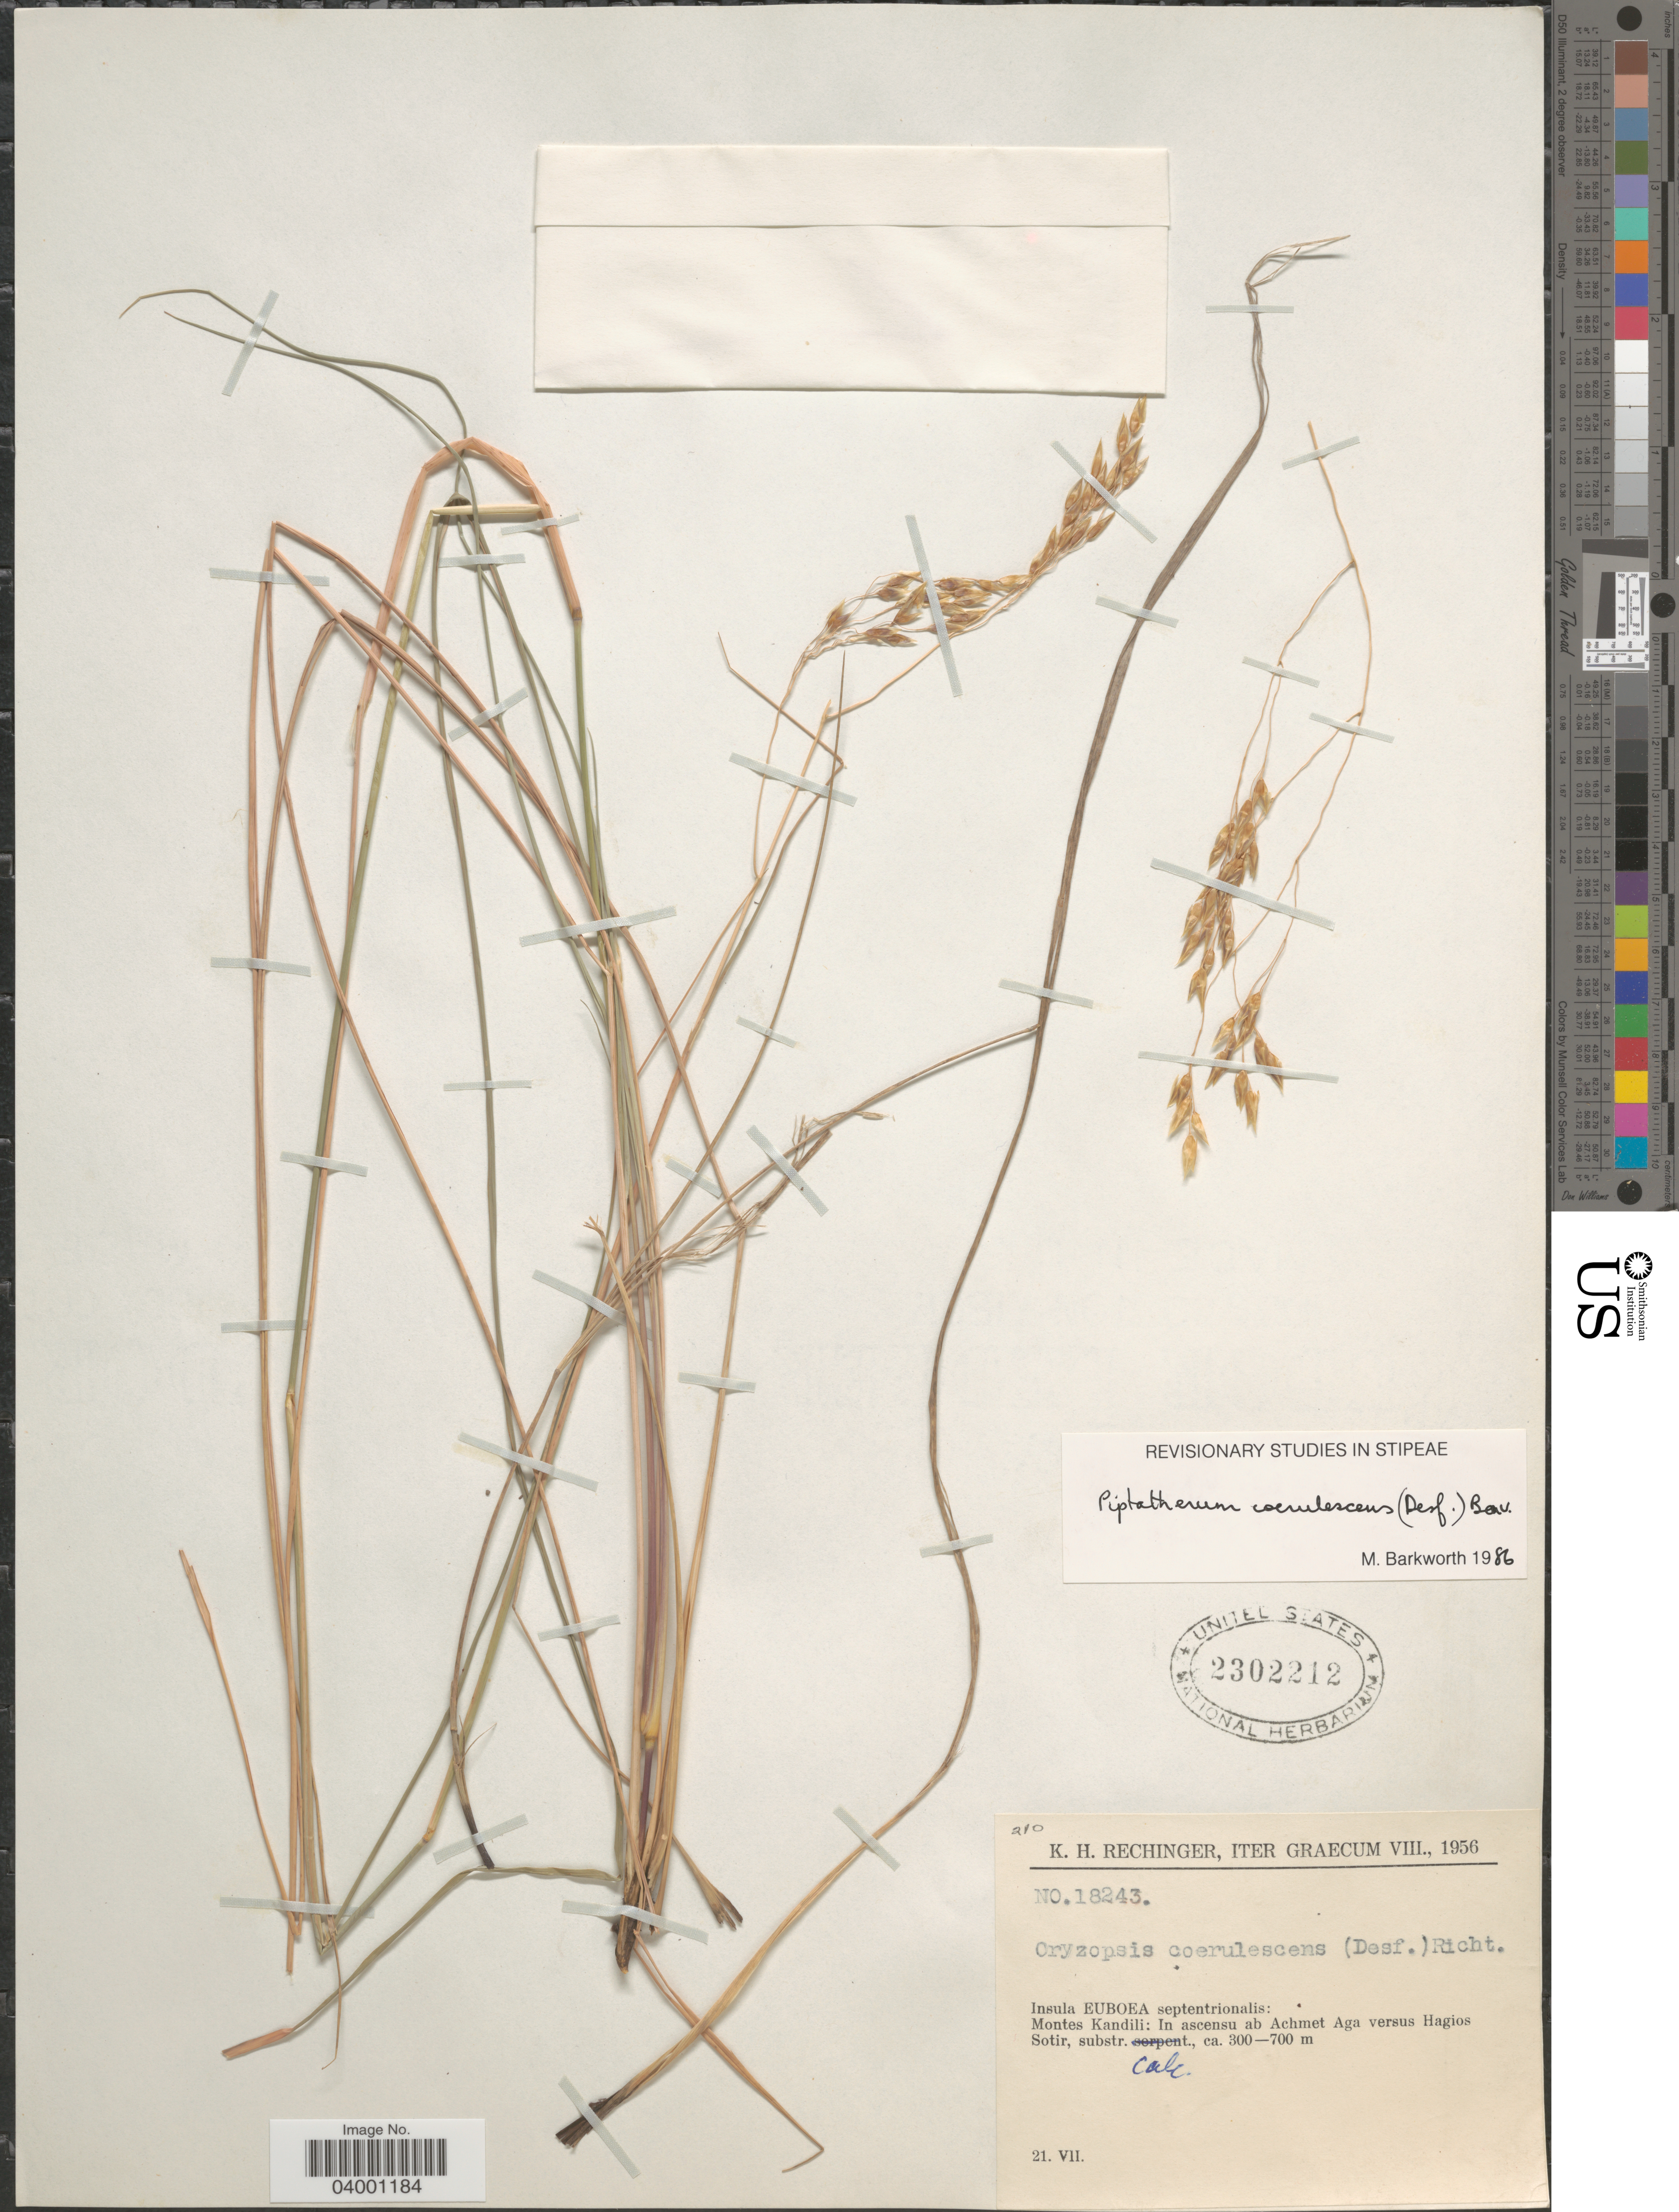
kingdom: Plantae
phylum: Tracheophyta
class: Liliopsida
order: Poales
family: Poaceae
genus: Piptatherum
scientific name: Piptatherum coerulescens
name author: (Desf.) P. Beauv.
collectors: K. H. Rechinger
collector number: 210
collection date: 1956-07-21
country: Greece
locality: Iter Graecum. Insula Euboae septentrionalis: Montes Kandili: In ascensu ab Achmet Aga versus Hagios Sotir.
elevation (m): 300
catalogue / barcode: US 2302212